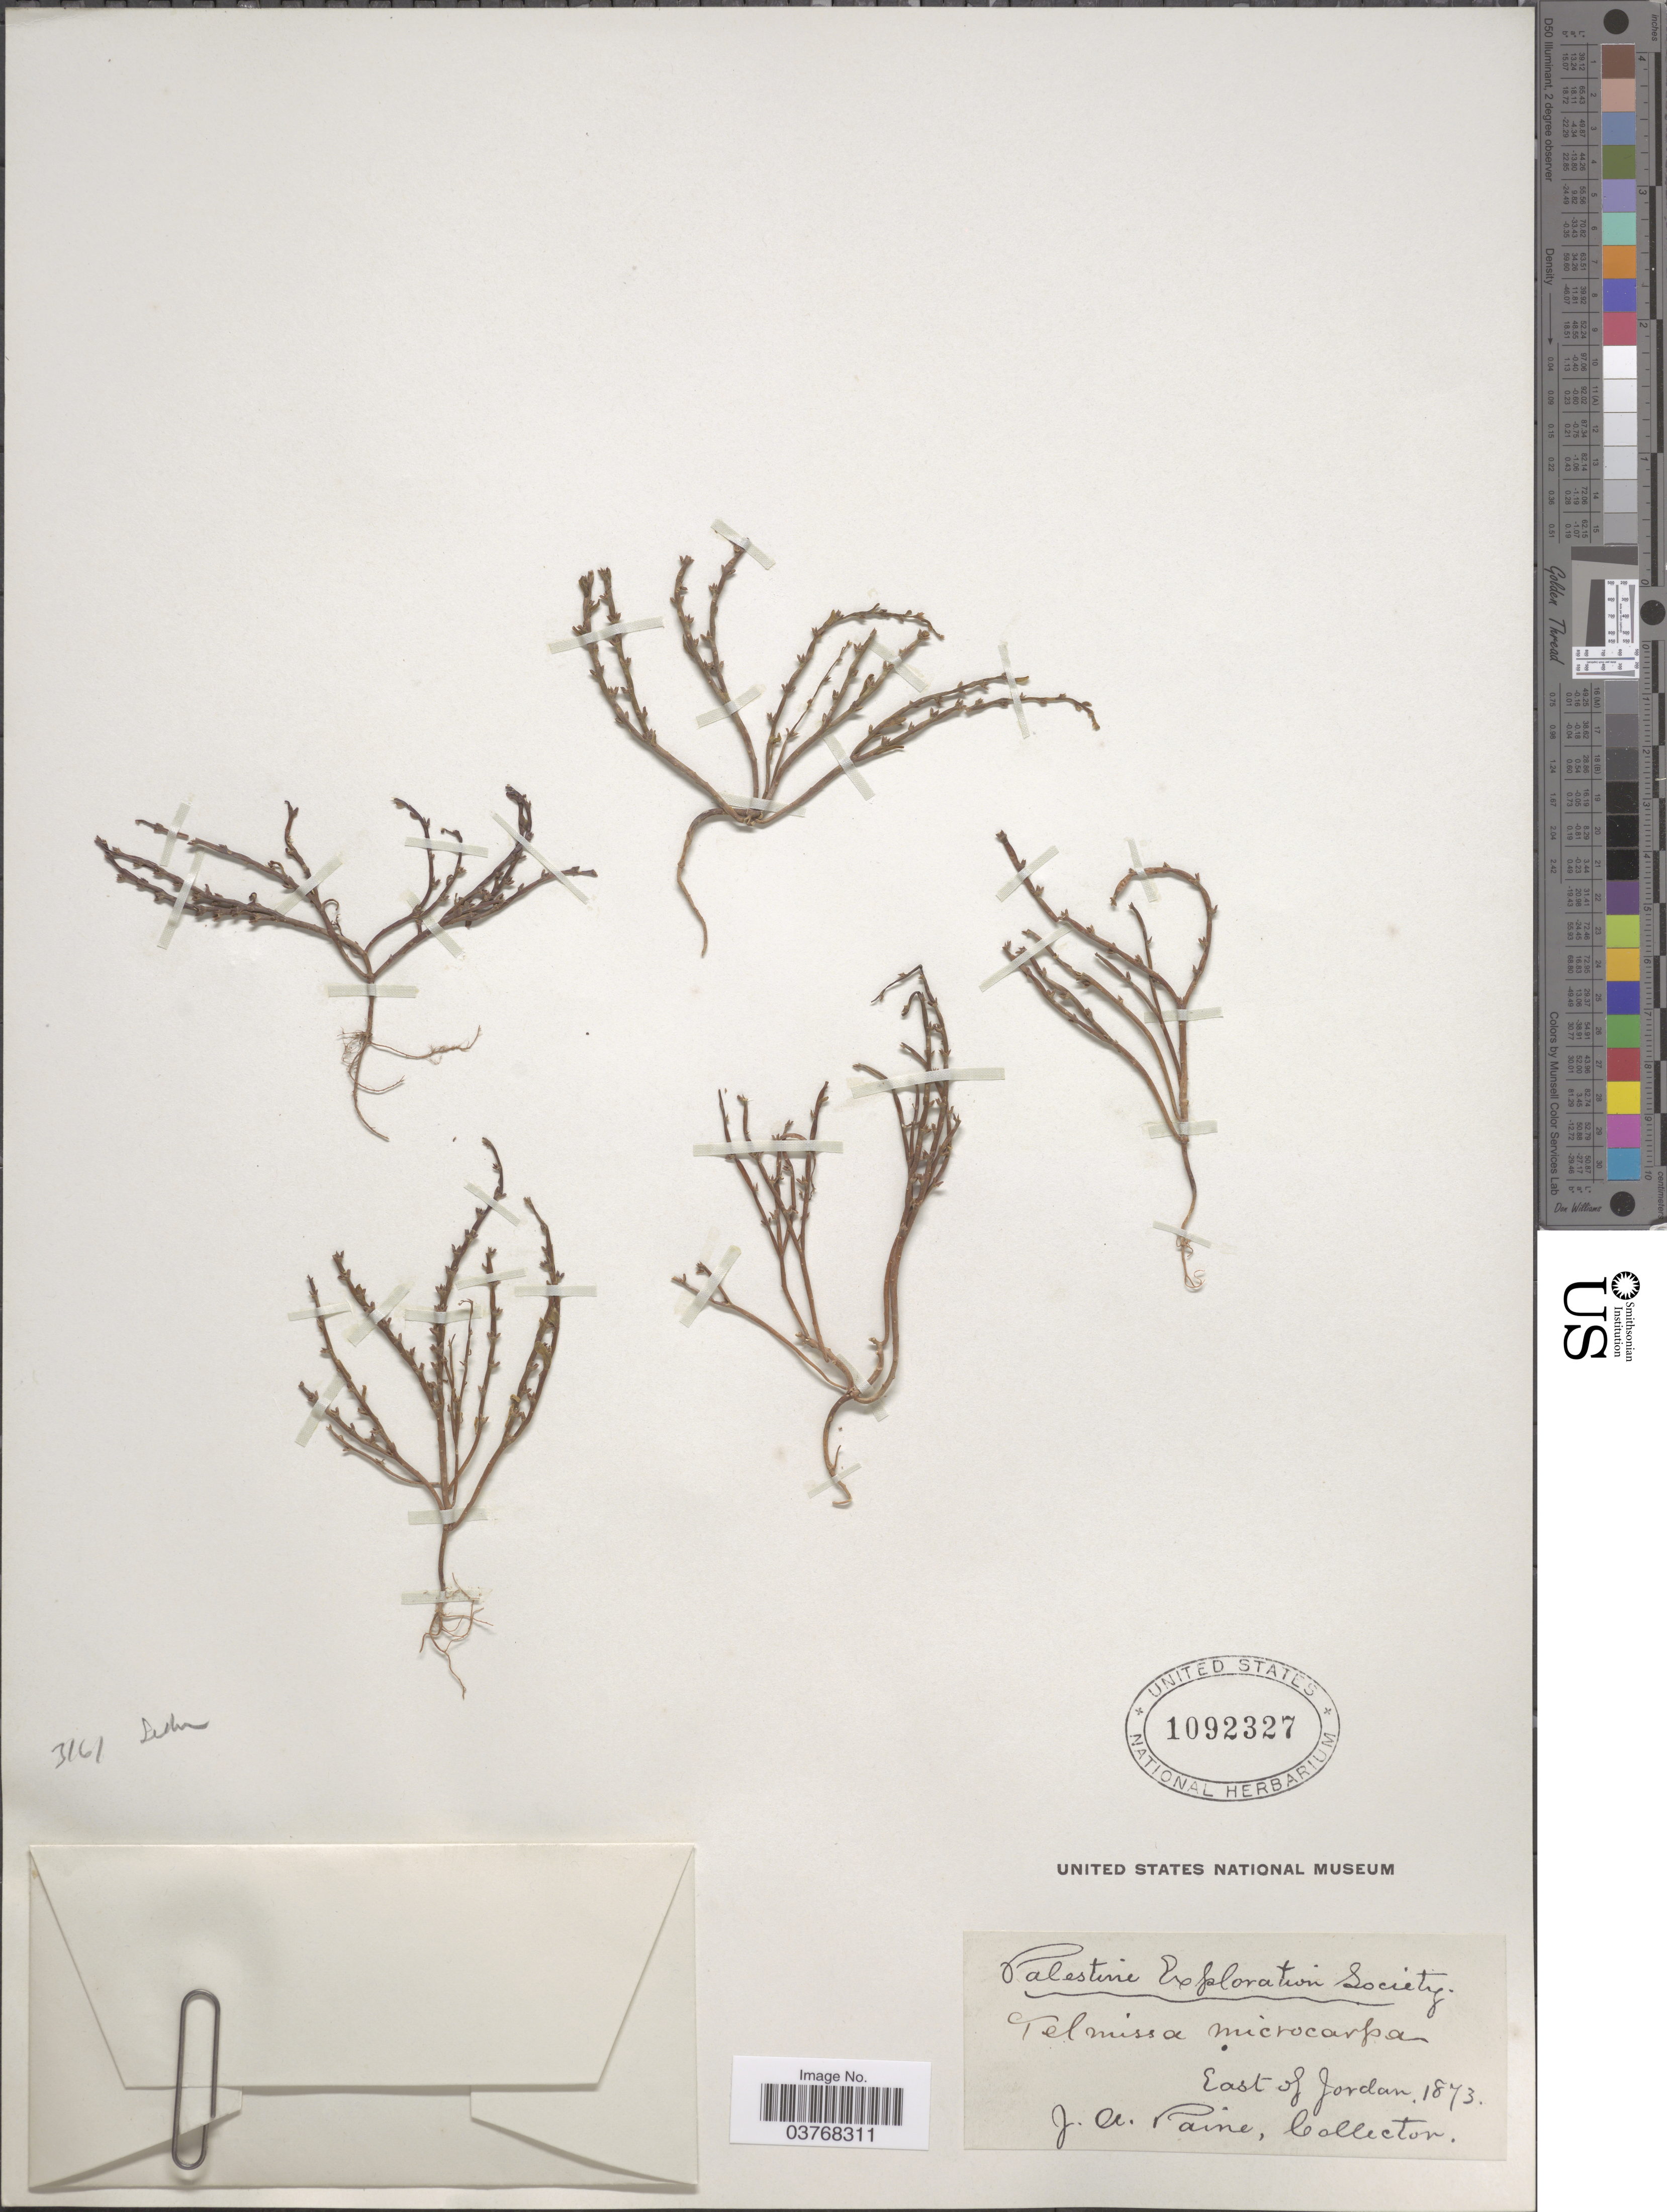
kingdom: Plantae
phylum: Tracheophyta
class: Magnoliopsida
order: Saxifragales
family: Crassulaceae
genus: Sedum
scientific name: Sedum microcarpum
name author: (Sm.) Schönland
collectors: J. A. Paine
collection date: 1873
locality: East of Jordan.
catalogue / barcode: US 1092327